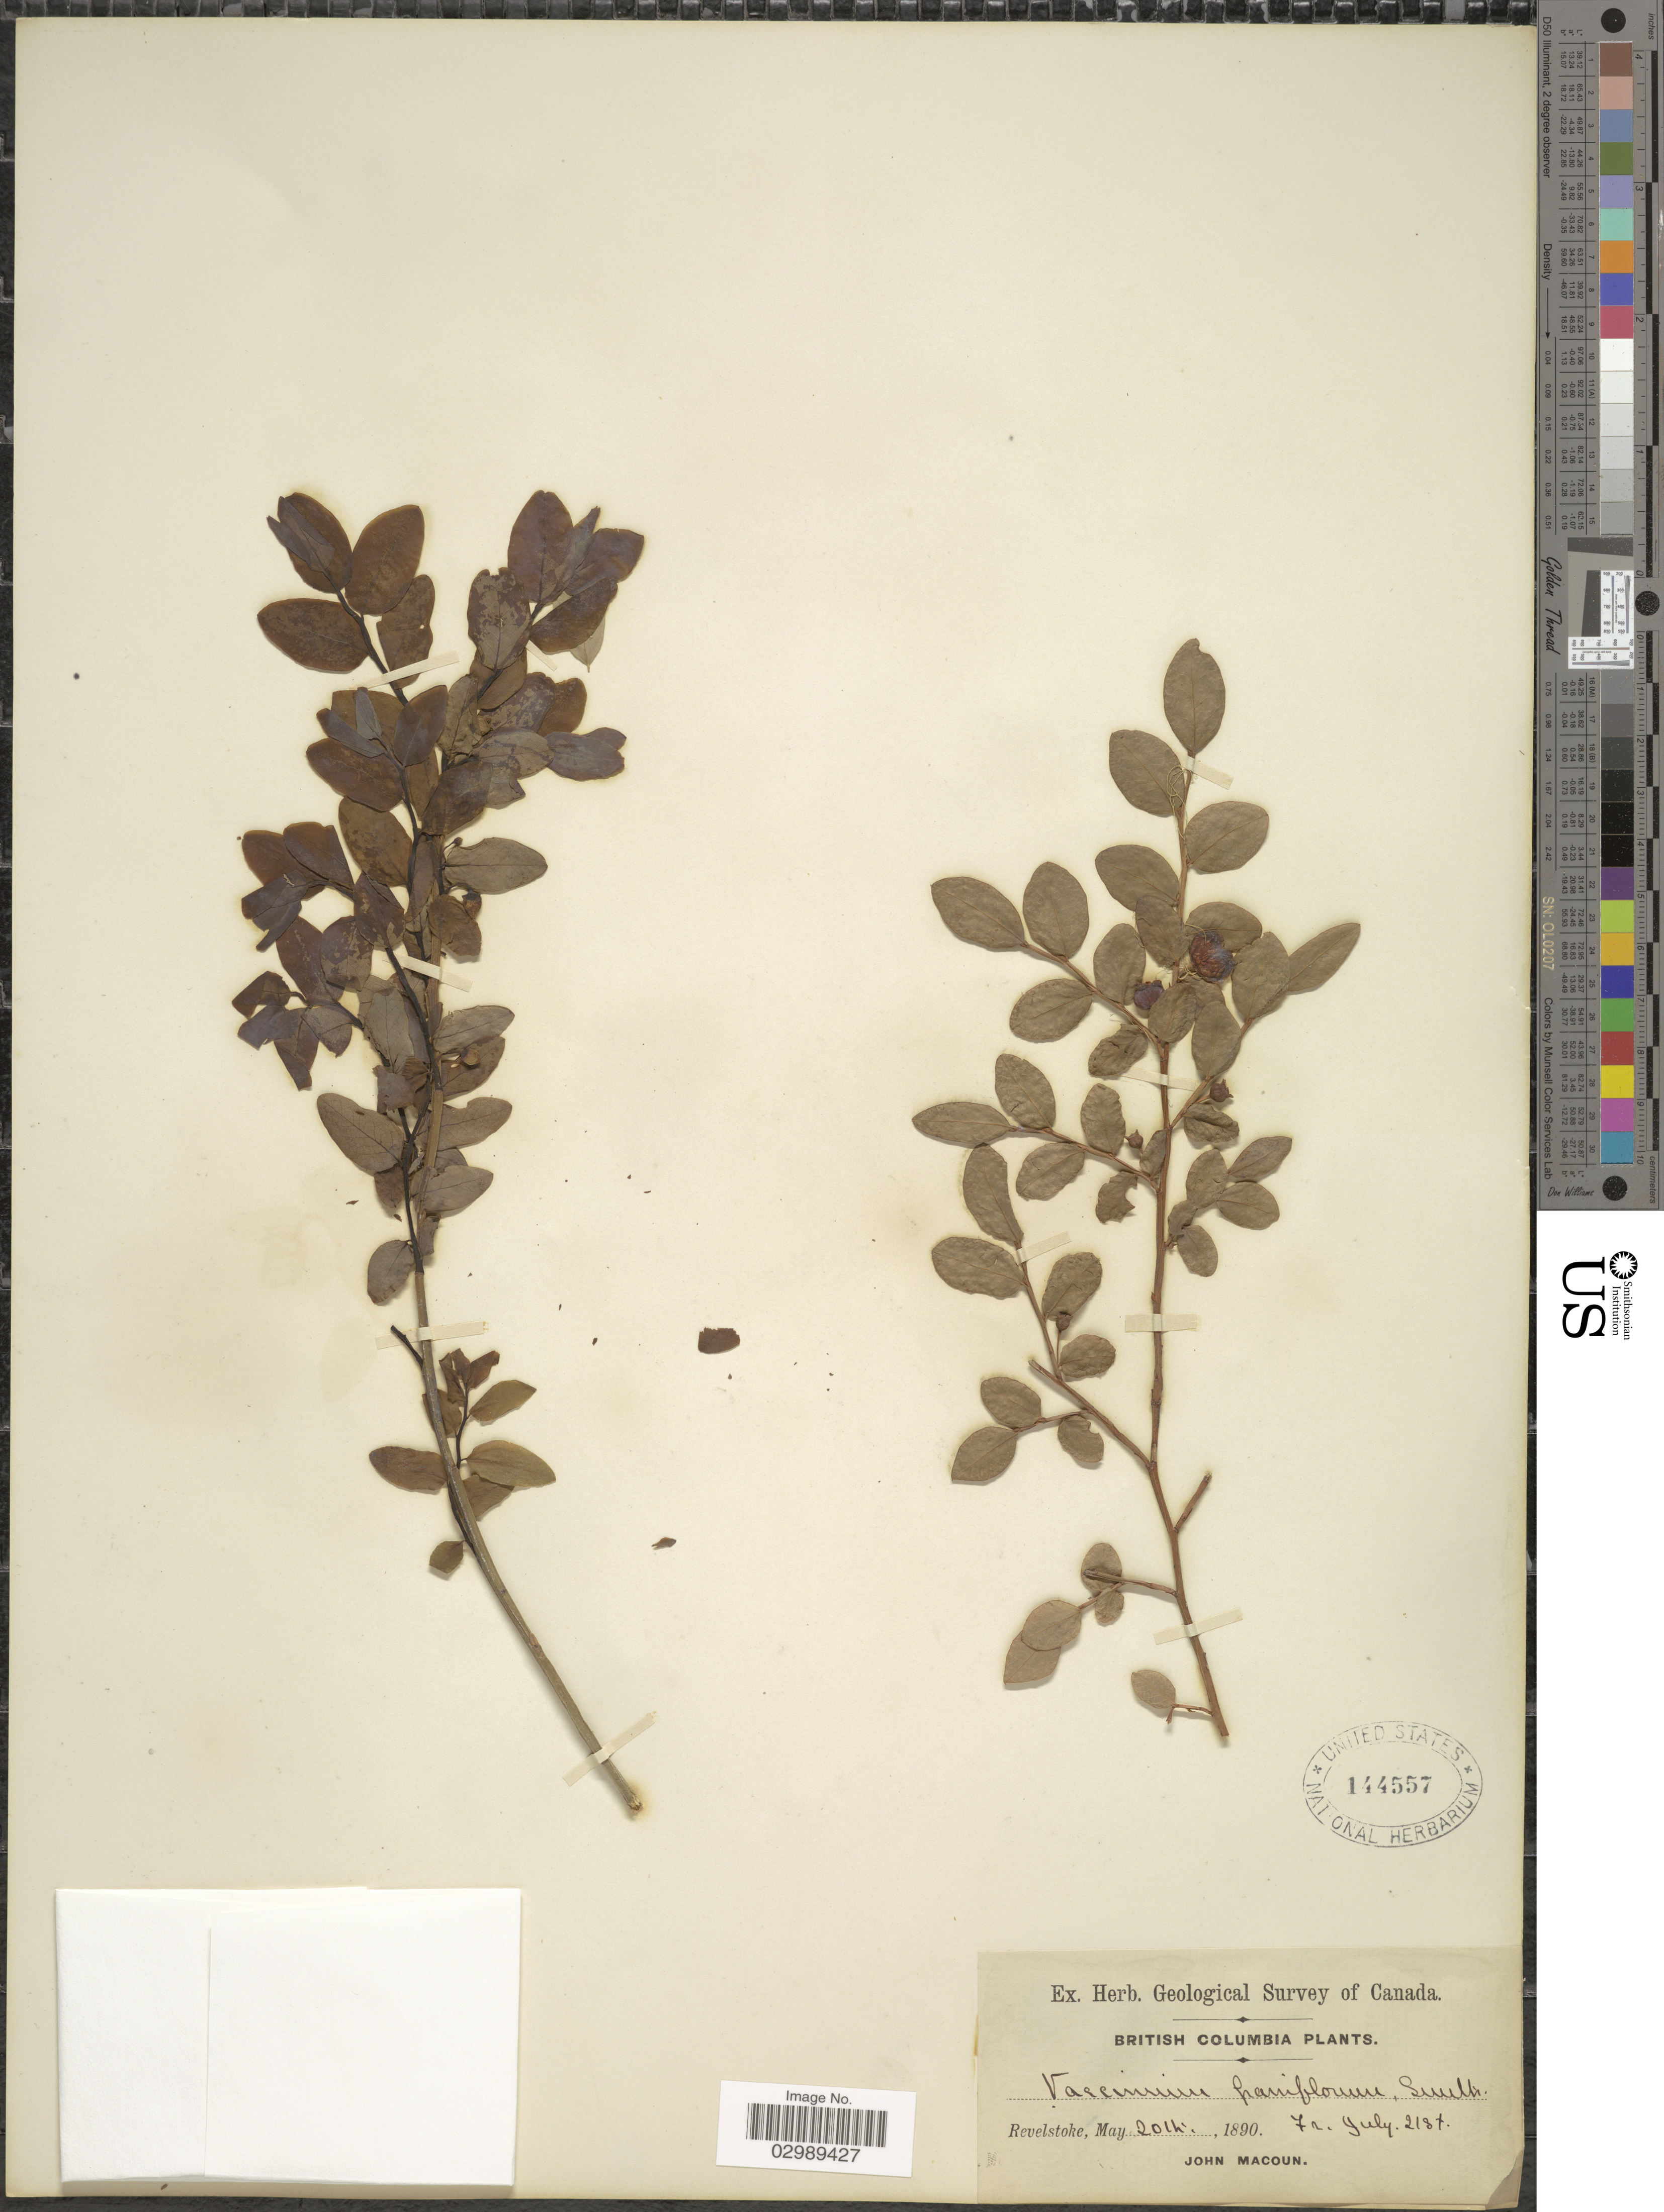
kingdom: Plantae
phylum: Tracheophyta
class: Magnoliopsida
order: Ericales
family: Ericaceae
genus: Vaccinium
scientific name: Vaccinium parvifolium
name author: Small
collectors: J. Macoun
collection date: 1890-05-20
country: Canada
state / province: British Columbia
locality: Revelstoke.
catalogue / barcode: US 144557